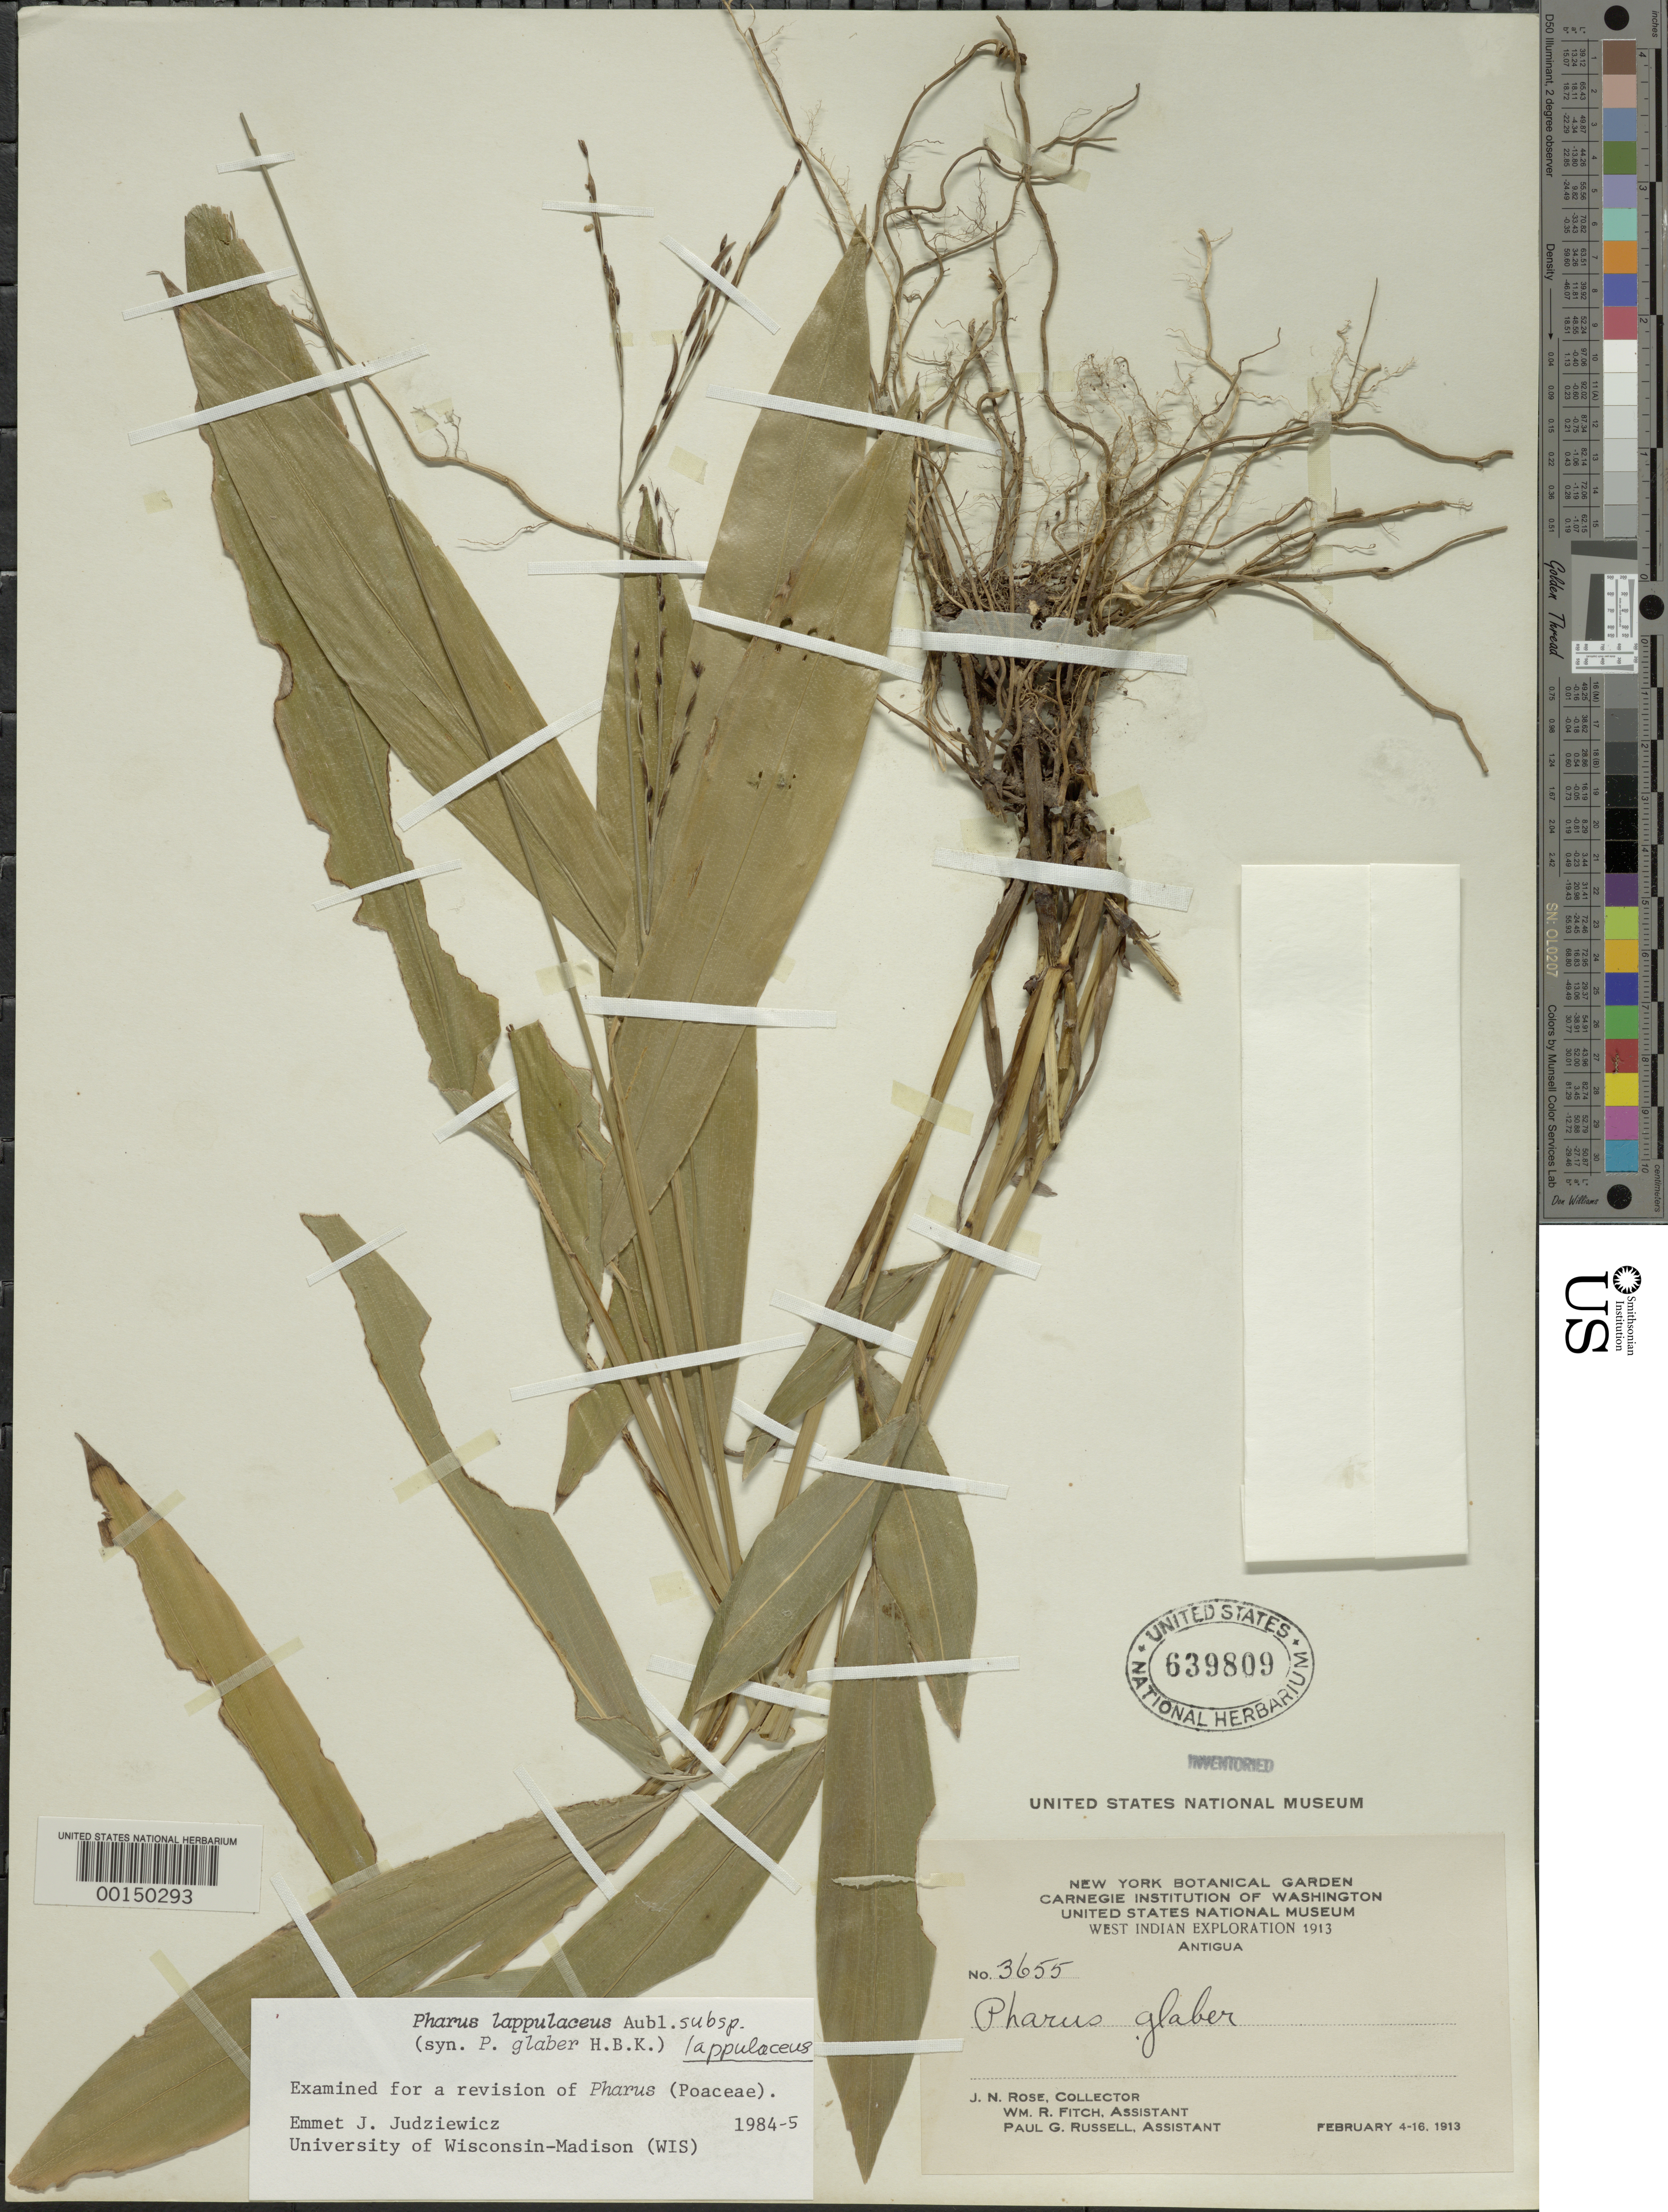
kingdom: Plantae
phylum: Tracheophyta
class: Liliopsida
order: Poales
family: Poaceae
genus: Pharus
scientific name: Pharus lappulaceus subsp. lappulaceus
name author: Aubl.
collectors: J. N. Rose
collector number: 3655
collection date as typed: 04 Feb 1913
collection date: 1913-02-04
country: Antigua and Barbuda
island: Antigua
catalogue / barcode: US 639809